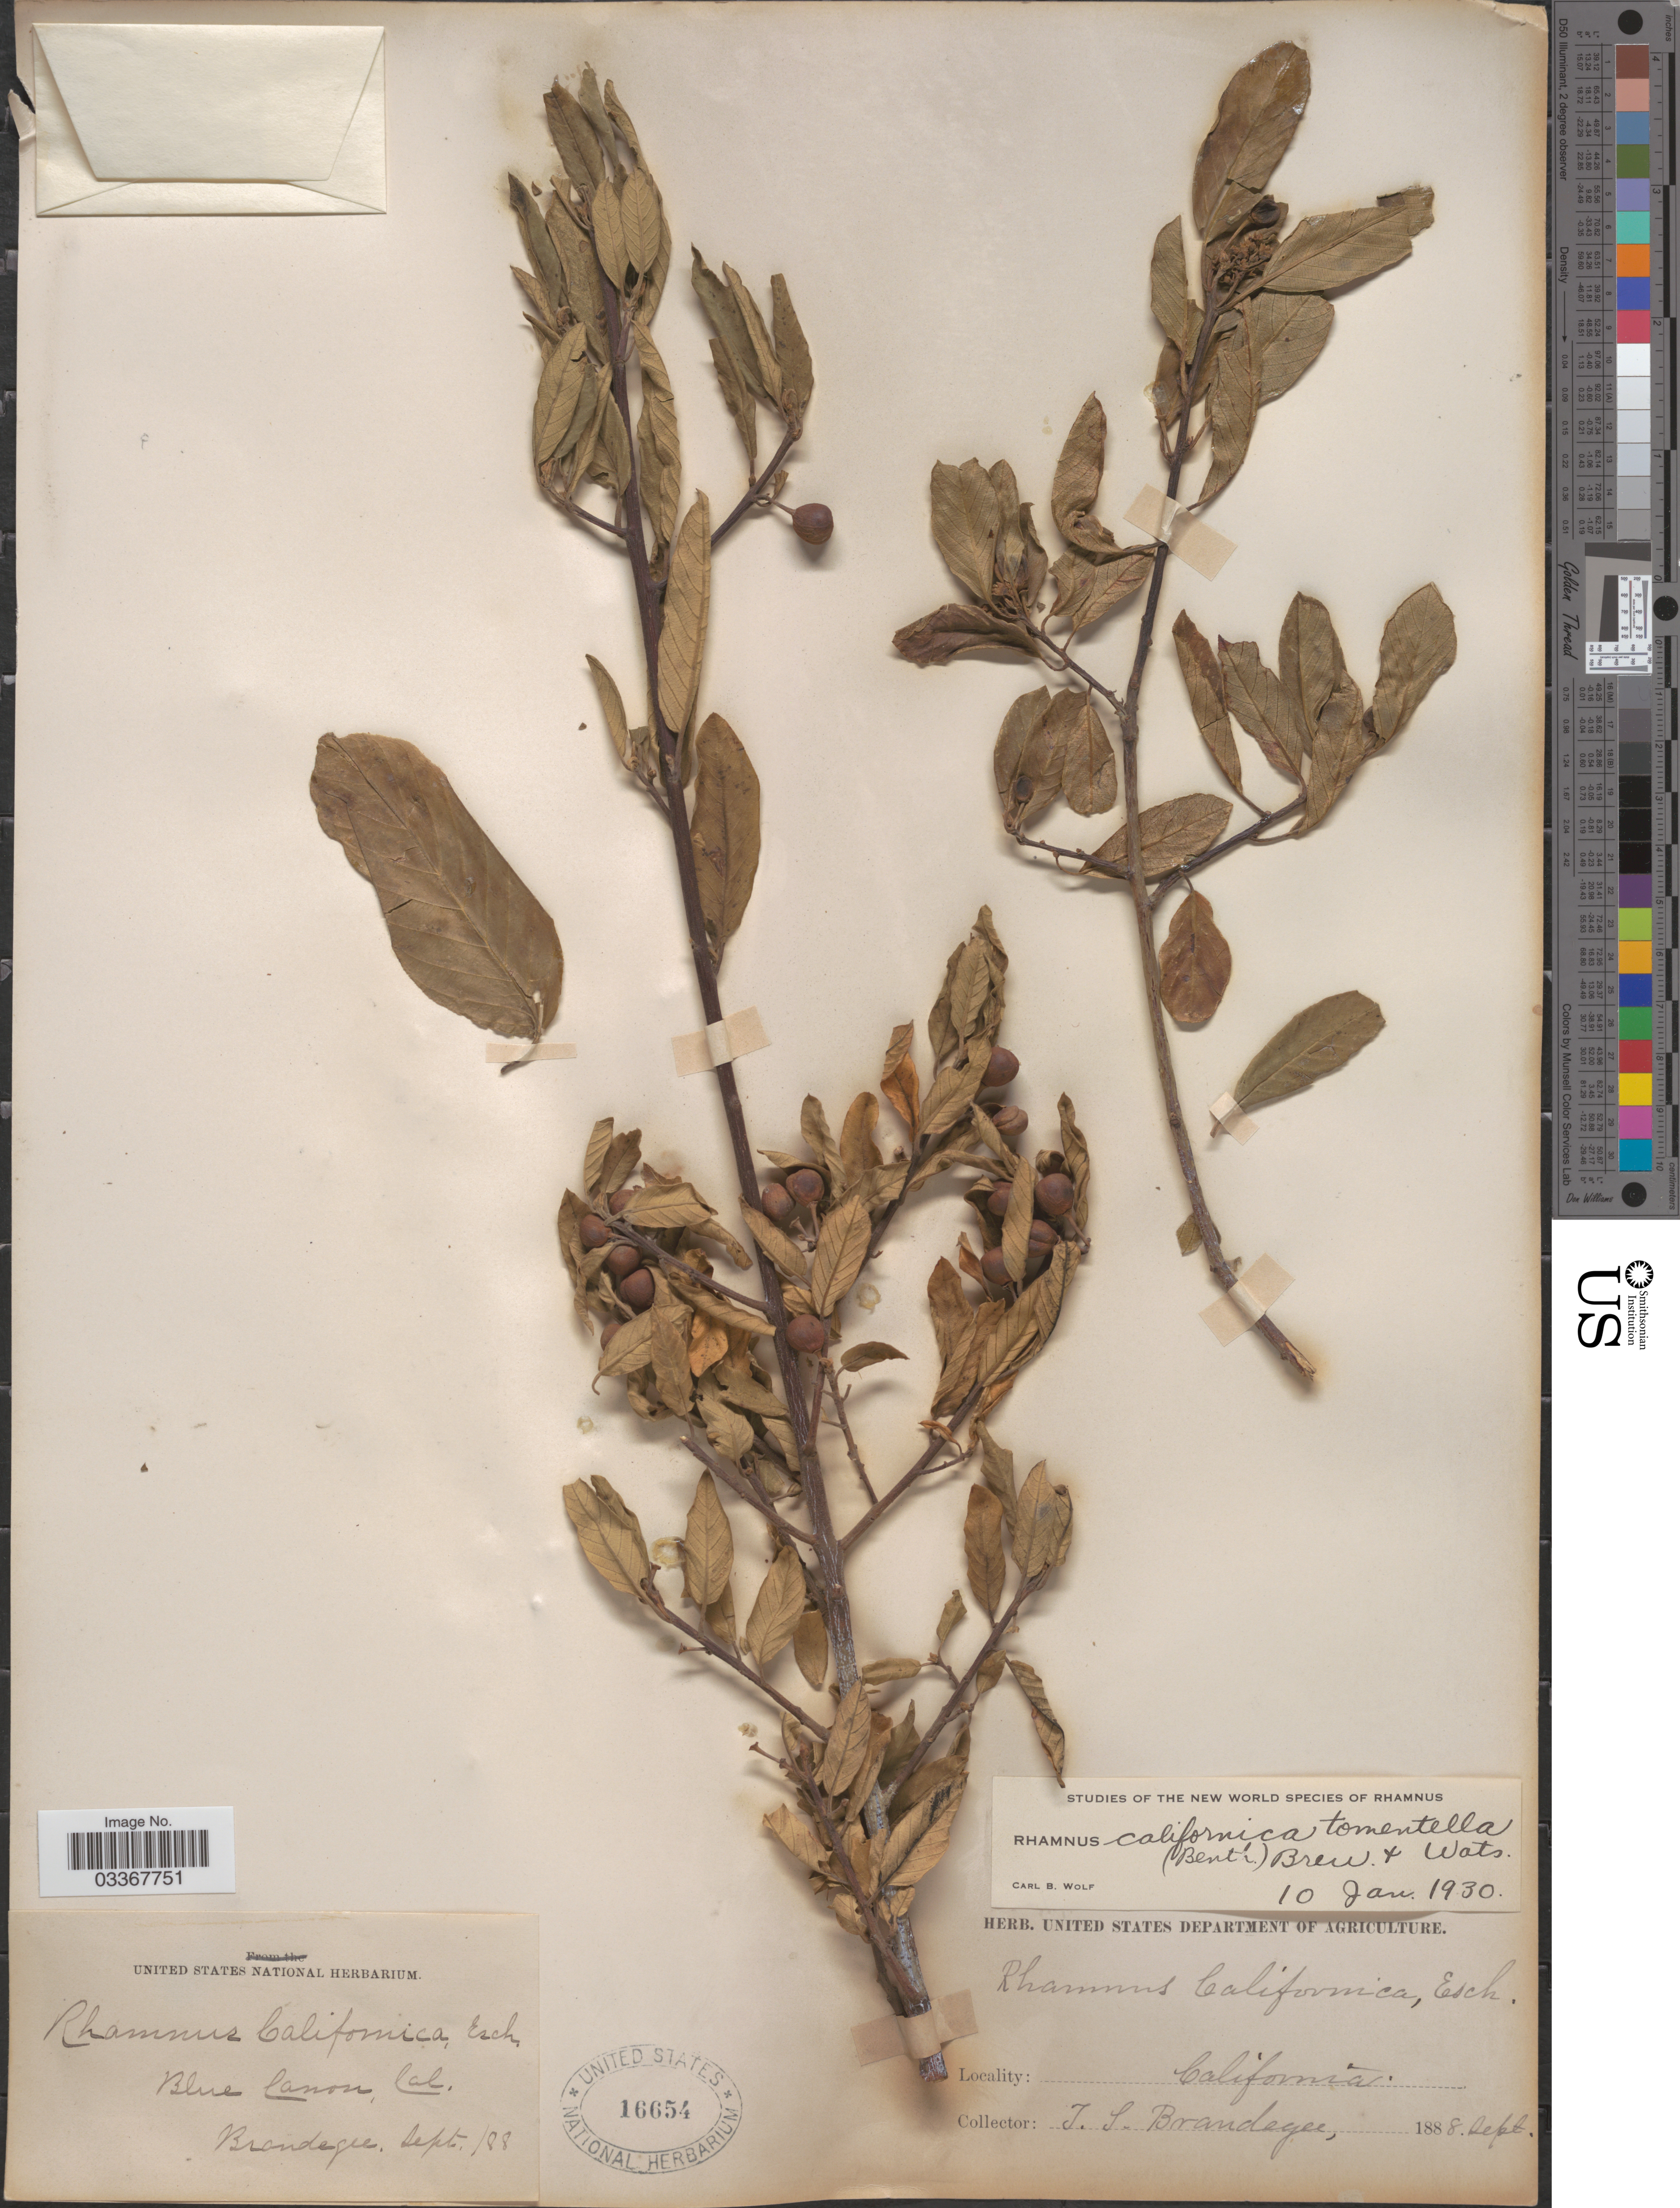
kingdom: Plantae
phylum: Tracheophyta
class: Magnoliopsida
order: Rosales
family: Rhamnaceae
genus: Frangula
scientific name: Frangula californica subsp. tomentella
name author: (Benth.) Kartesz & Gandhi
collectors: T. S. Brandegee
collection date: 1888-09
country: United States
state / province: California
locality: Blue Canon.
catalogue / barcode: US 16654